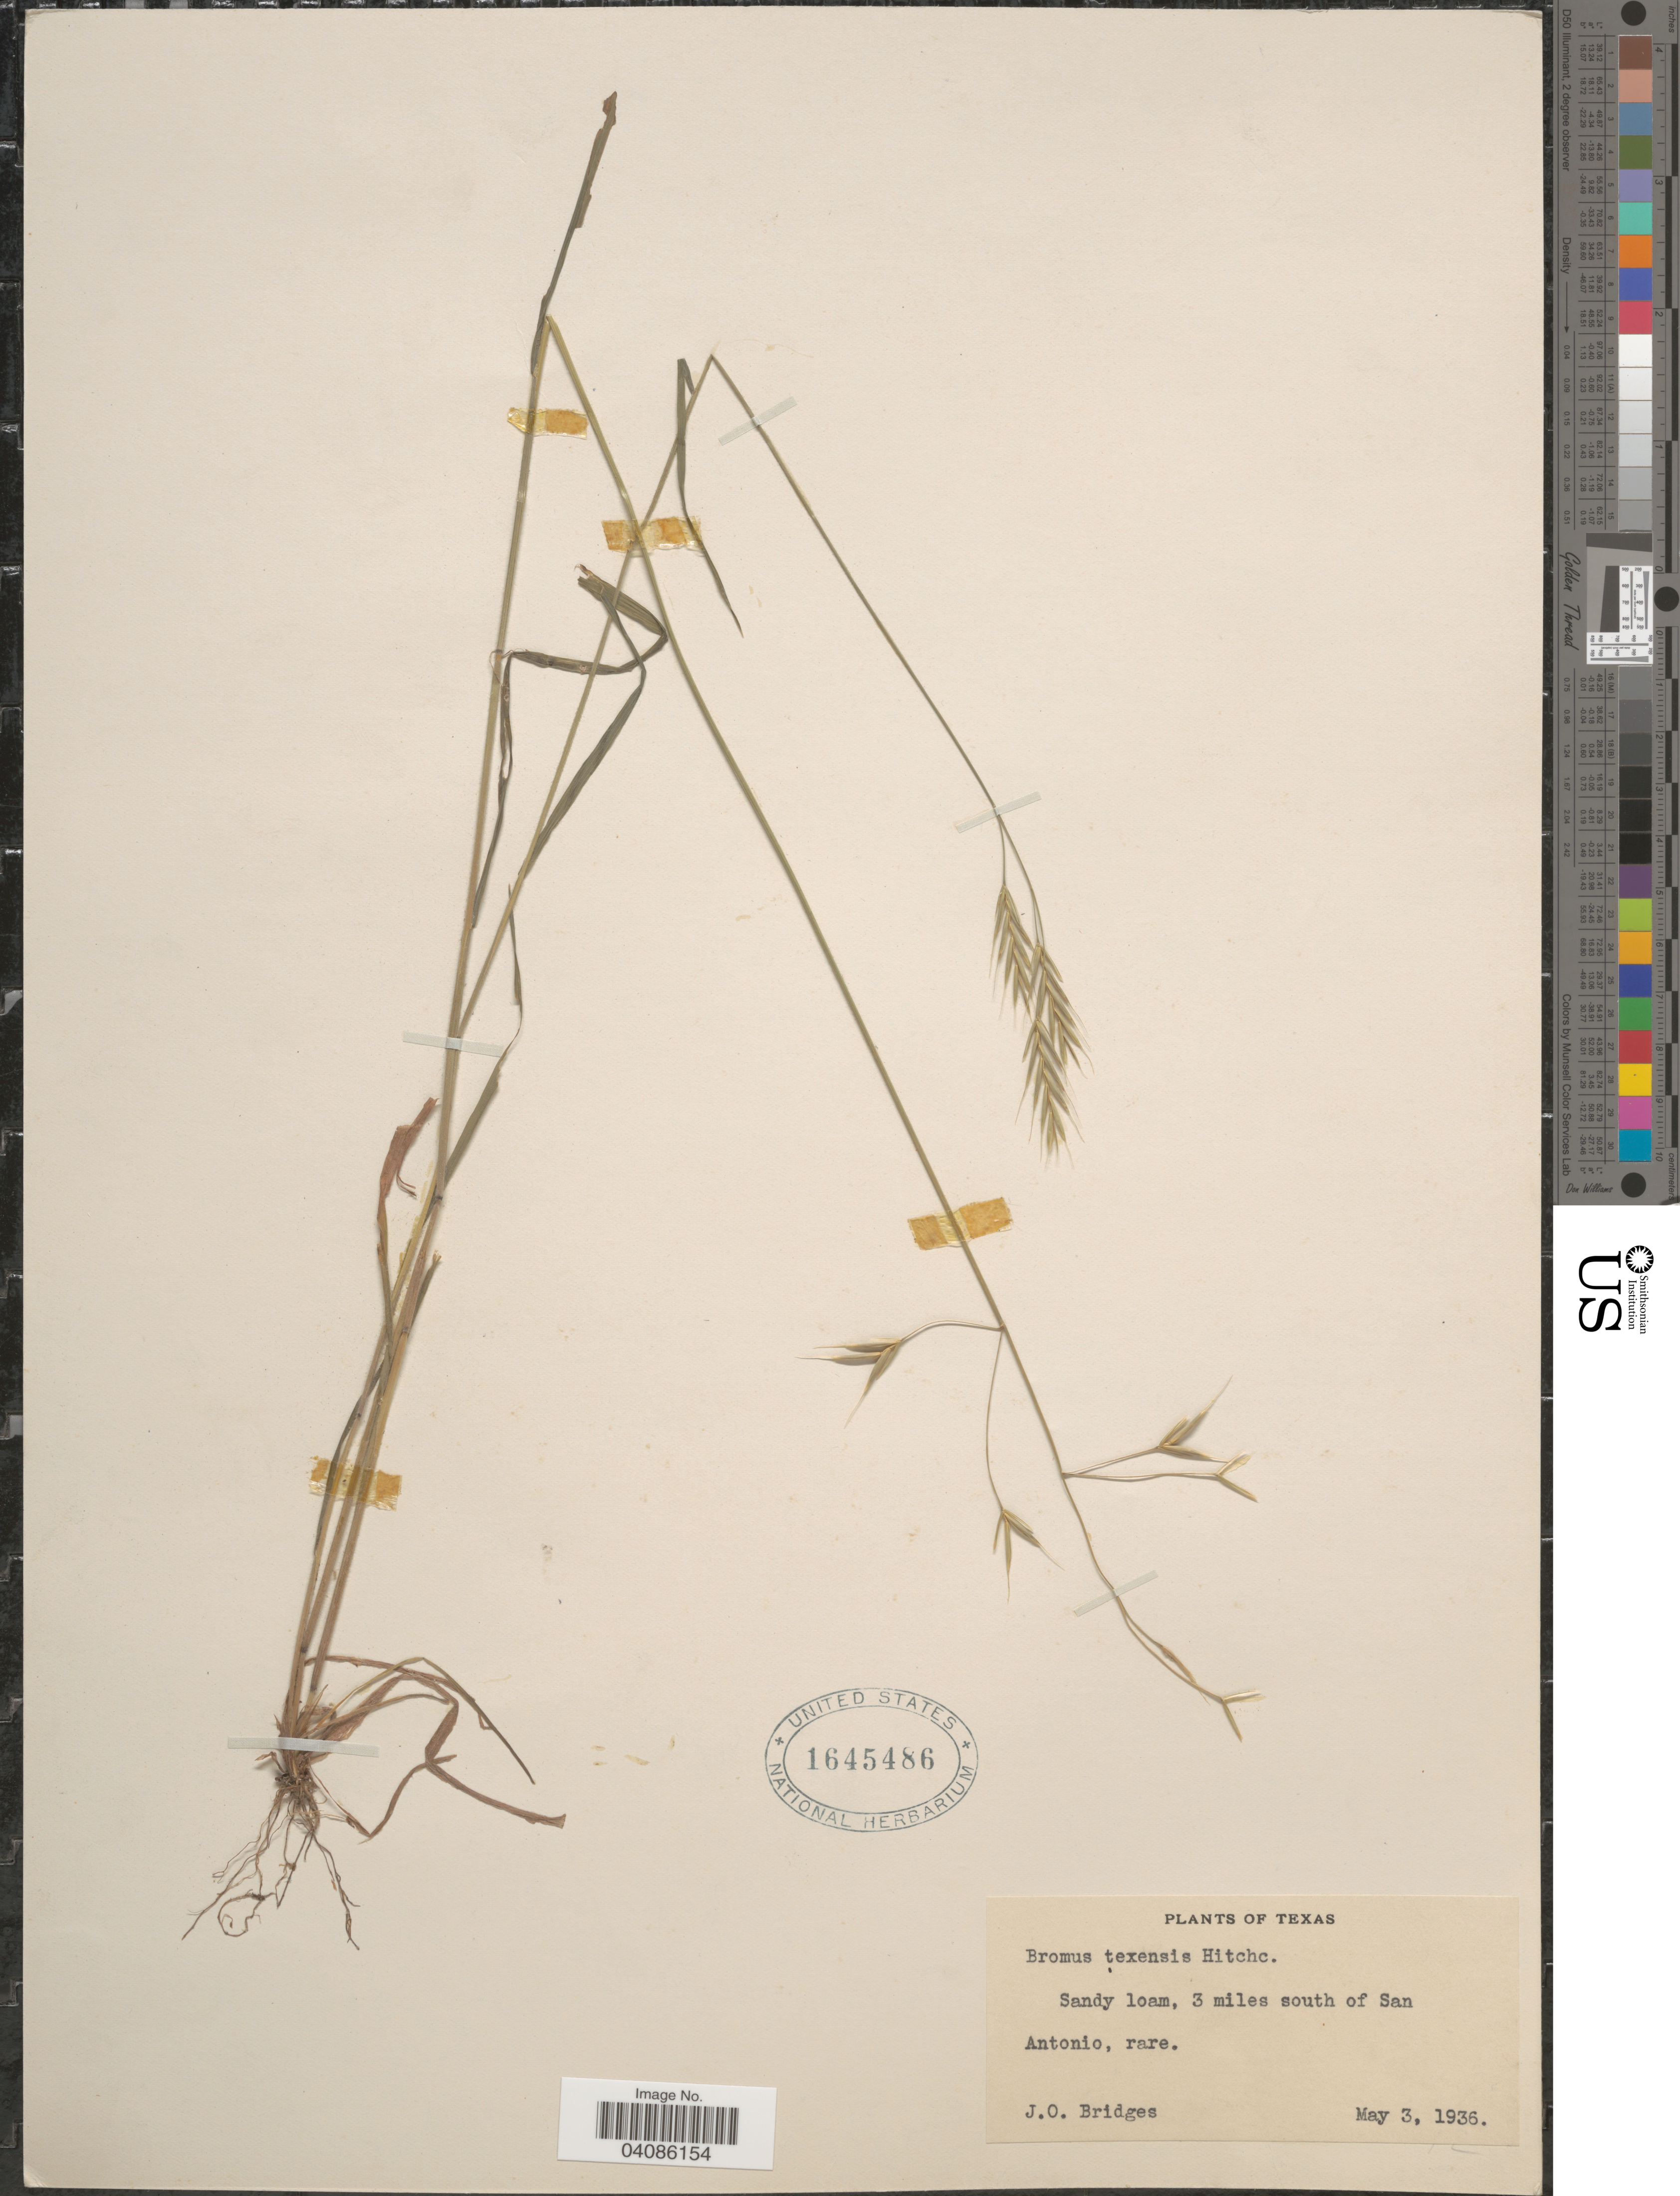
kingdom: Plantae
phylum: Tracheophyta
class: Liliopsida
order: Poales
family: Poaceae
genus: Bromus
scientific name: Bromus texensis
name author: (Shear) Hitchc.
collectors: J. Bridges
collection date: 1936-05-03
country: United States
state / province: Texas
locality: Sandy loam, 3 miles south of San Antonio.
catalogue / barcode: US 1645486